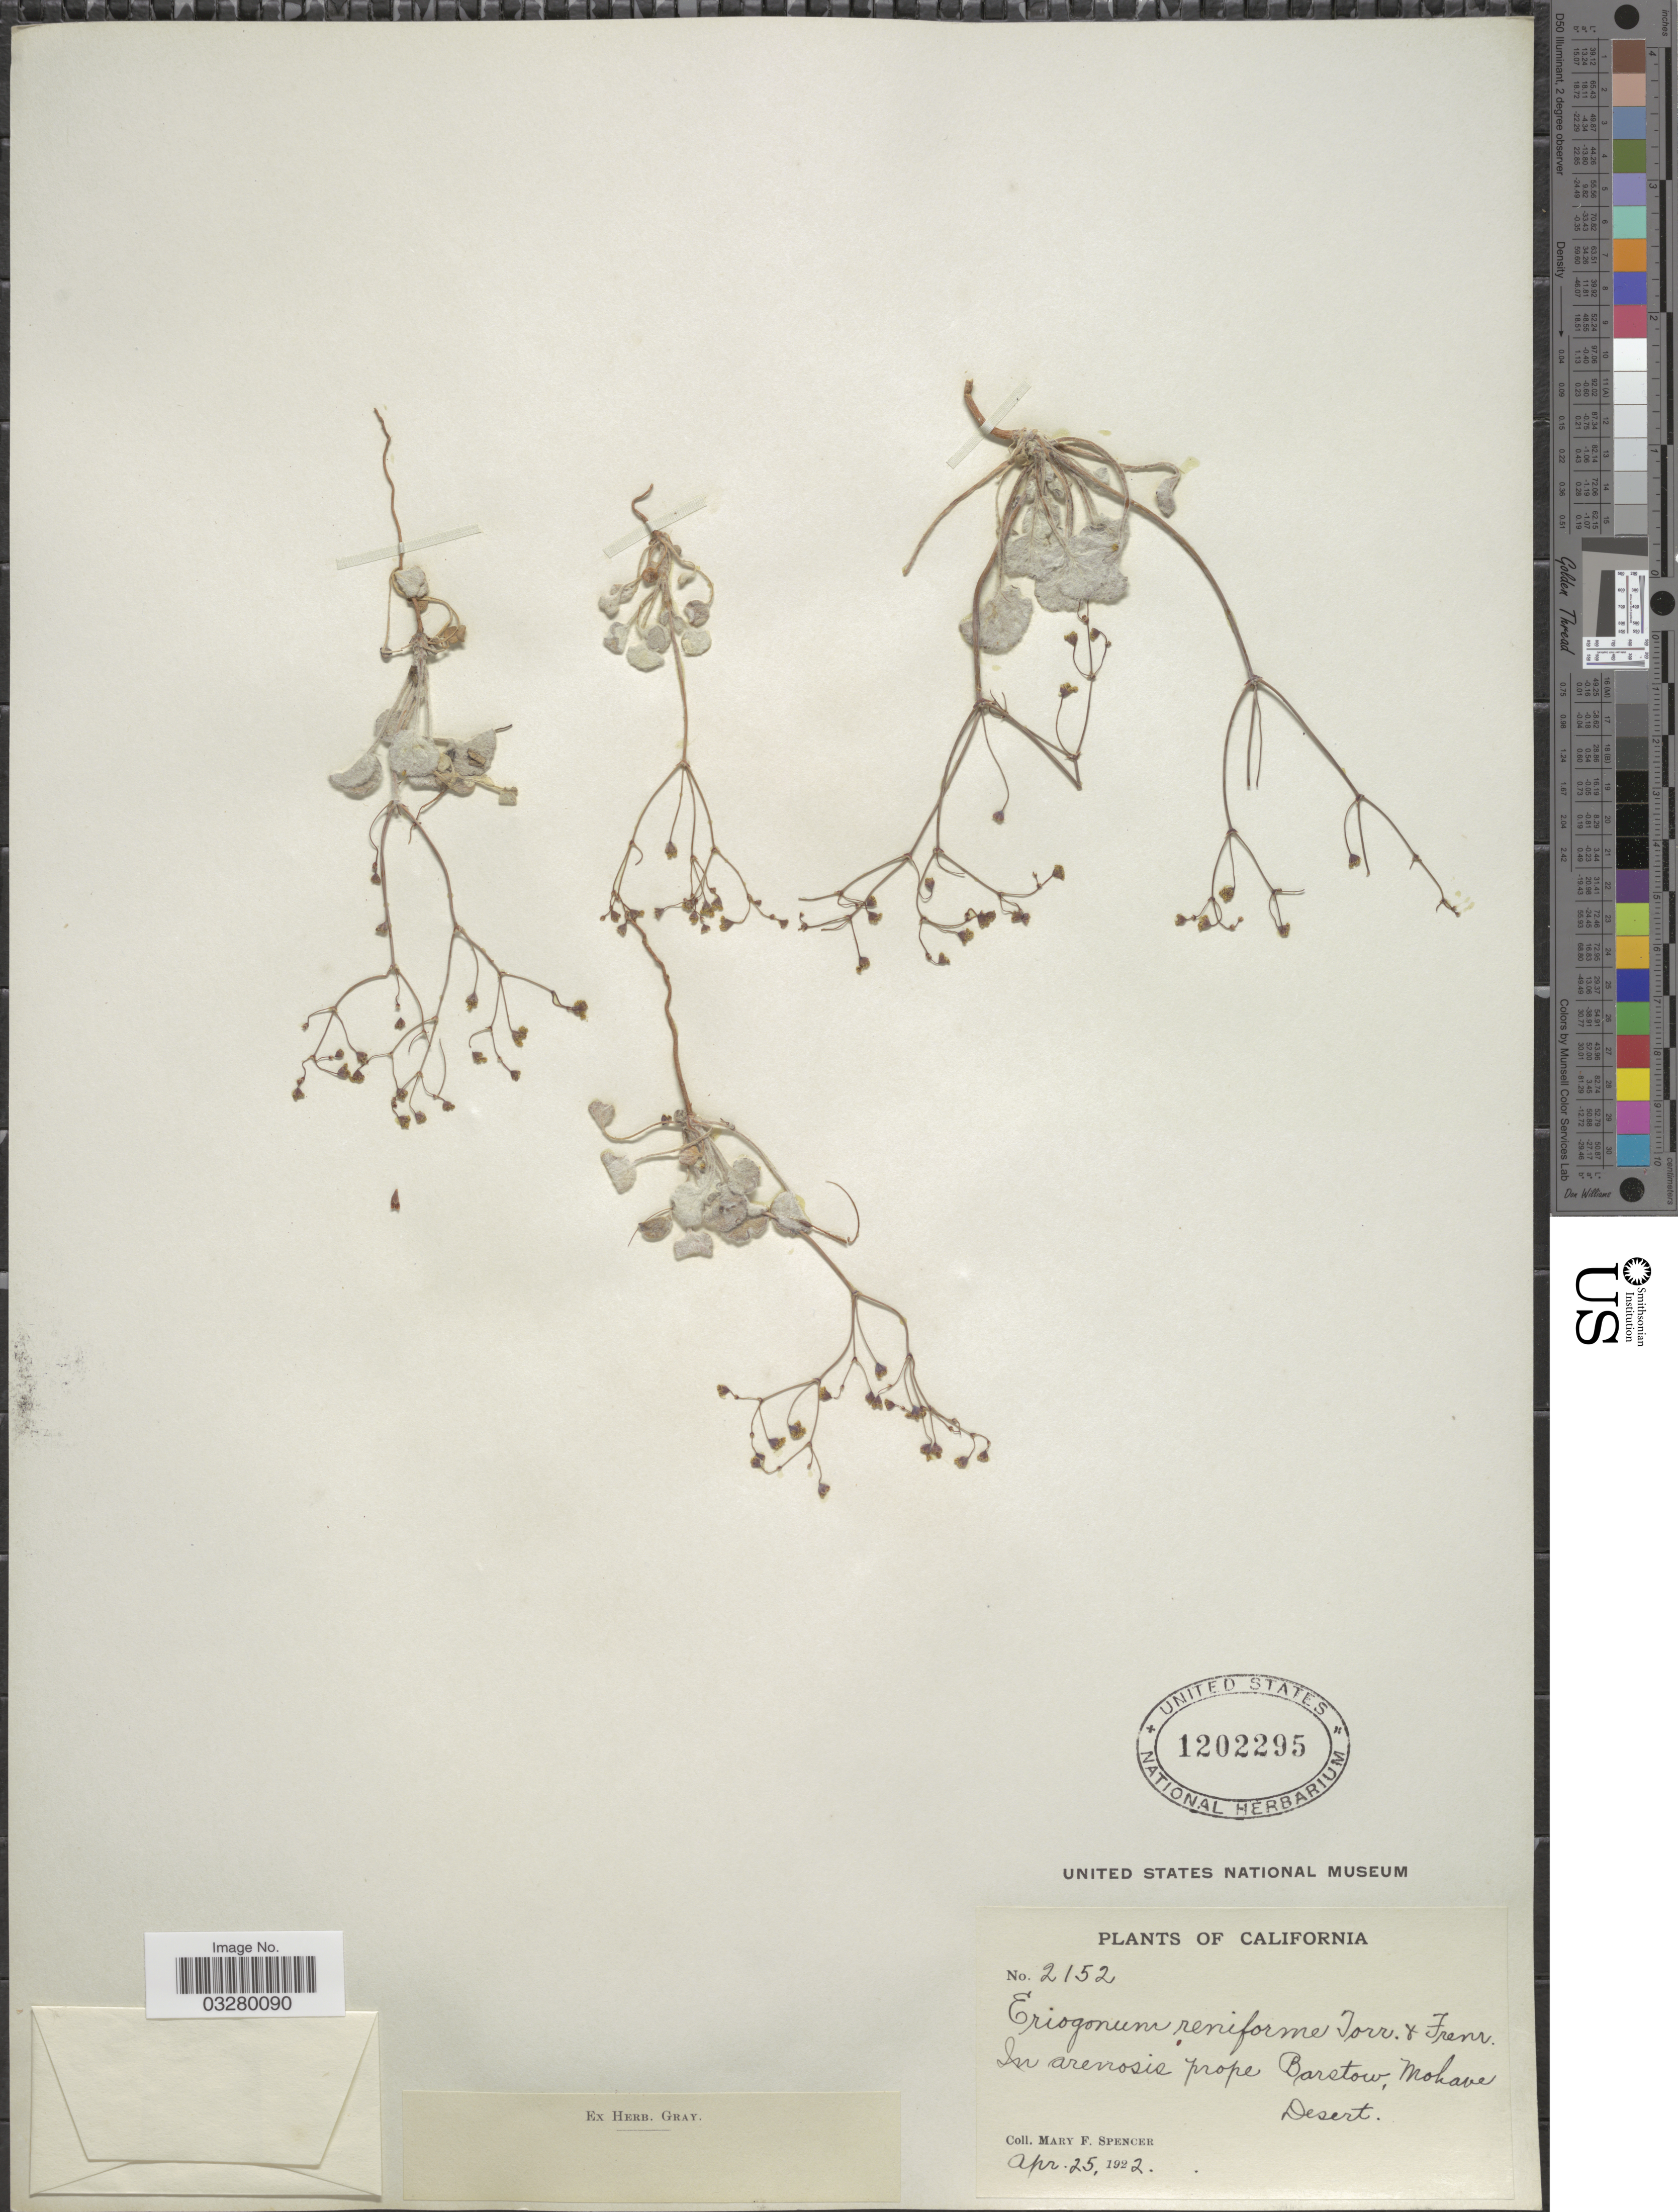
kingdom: Plantae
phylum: Tracheophyta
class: Magnoliopsida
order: Caryophyllales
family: Polygonaceae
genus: Eriogonum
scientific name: Eriogonum reniforme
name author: Torr. & Frém.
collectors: M. Spencer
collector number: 2152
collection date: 1922-04-25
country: United States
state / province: California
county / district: Kern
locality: In arenosis prope Barstow, Mohave Desert.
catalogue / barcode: US 1202295